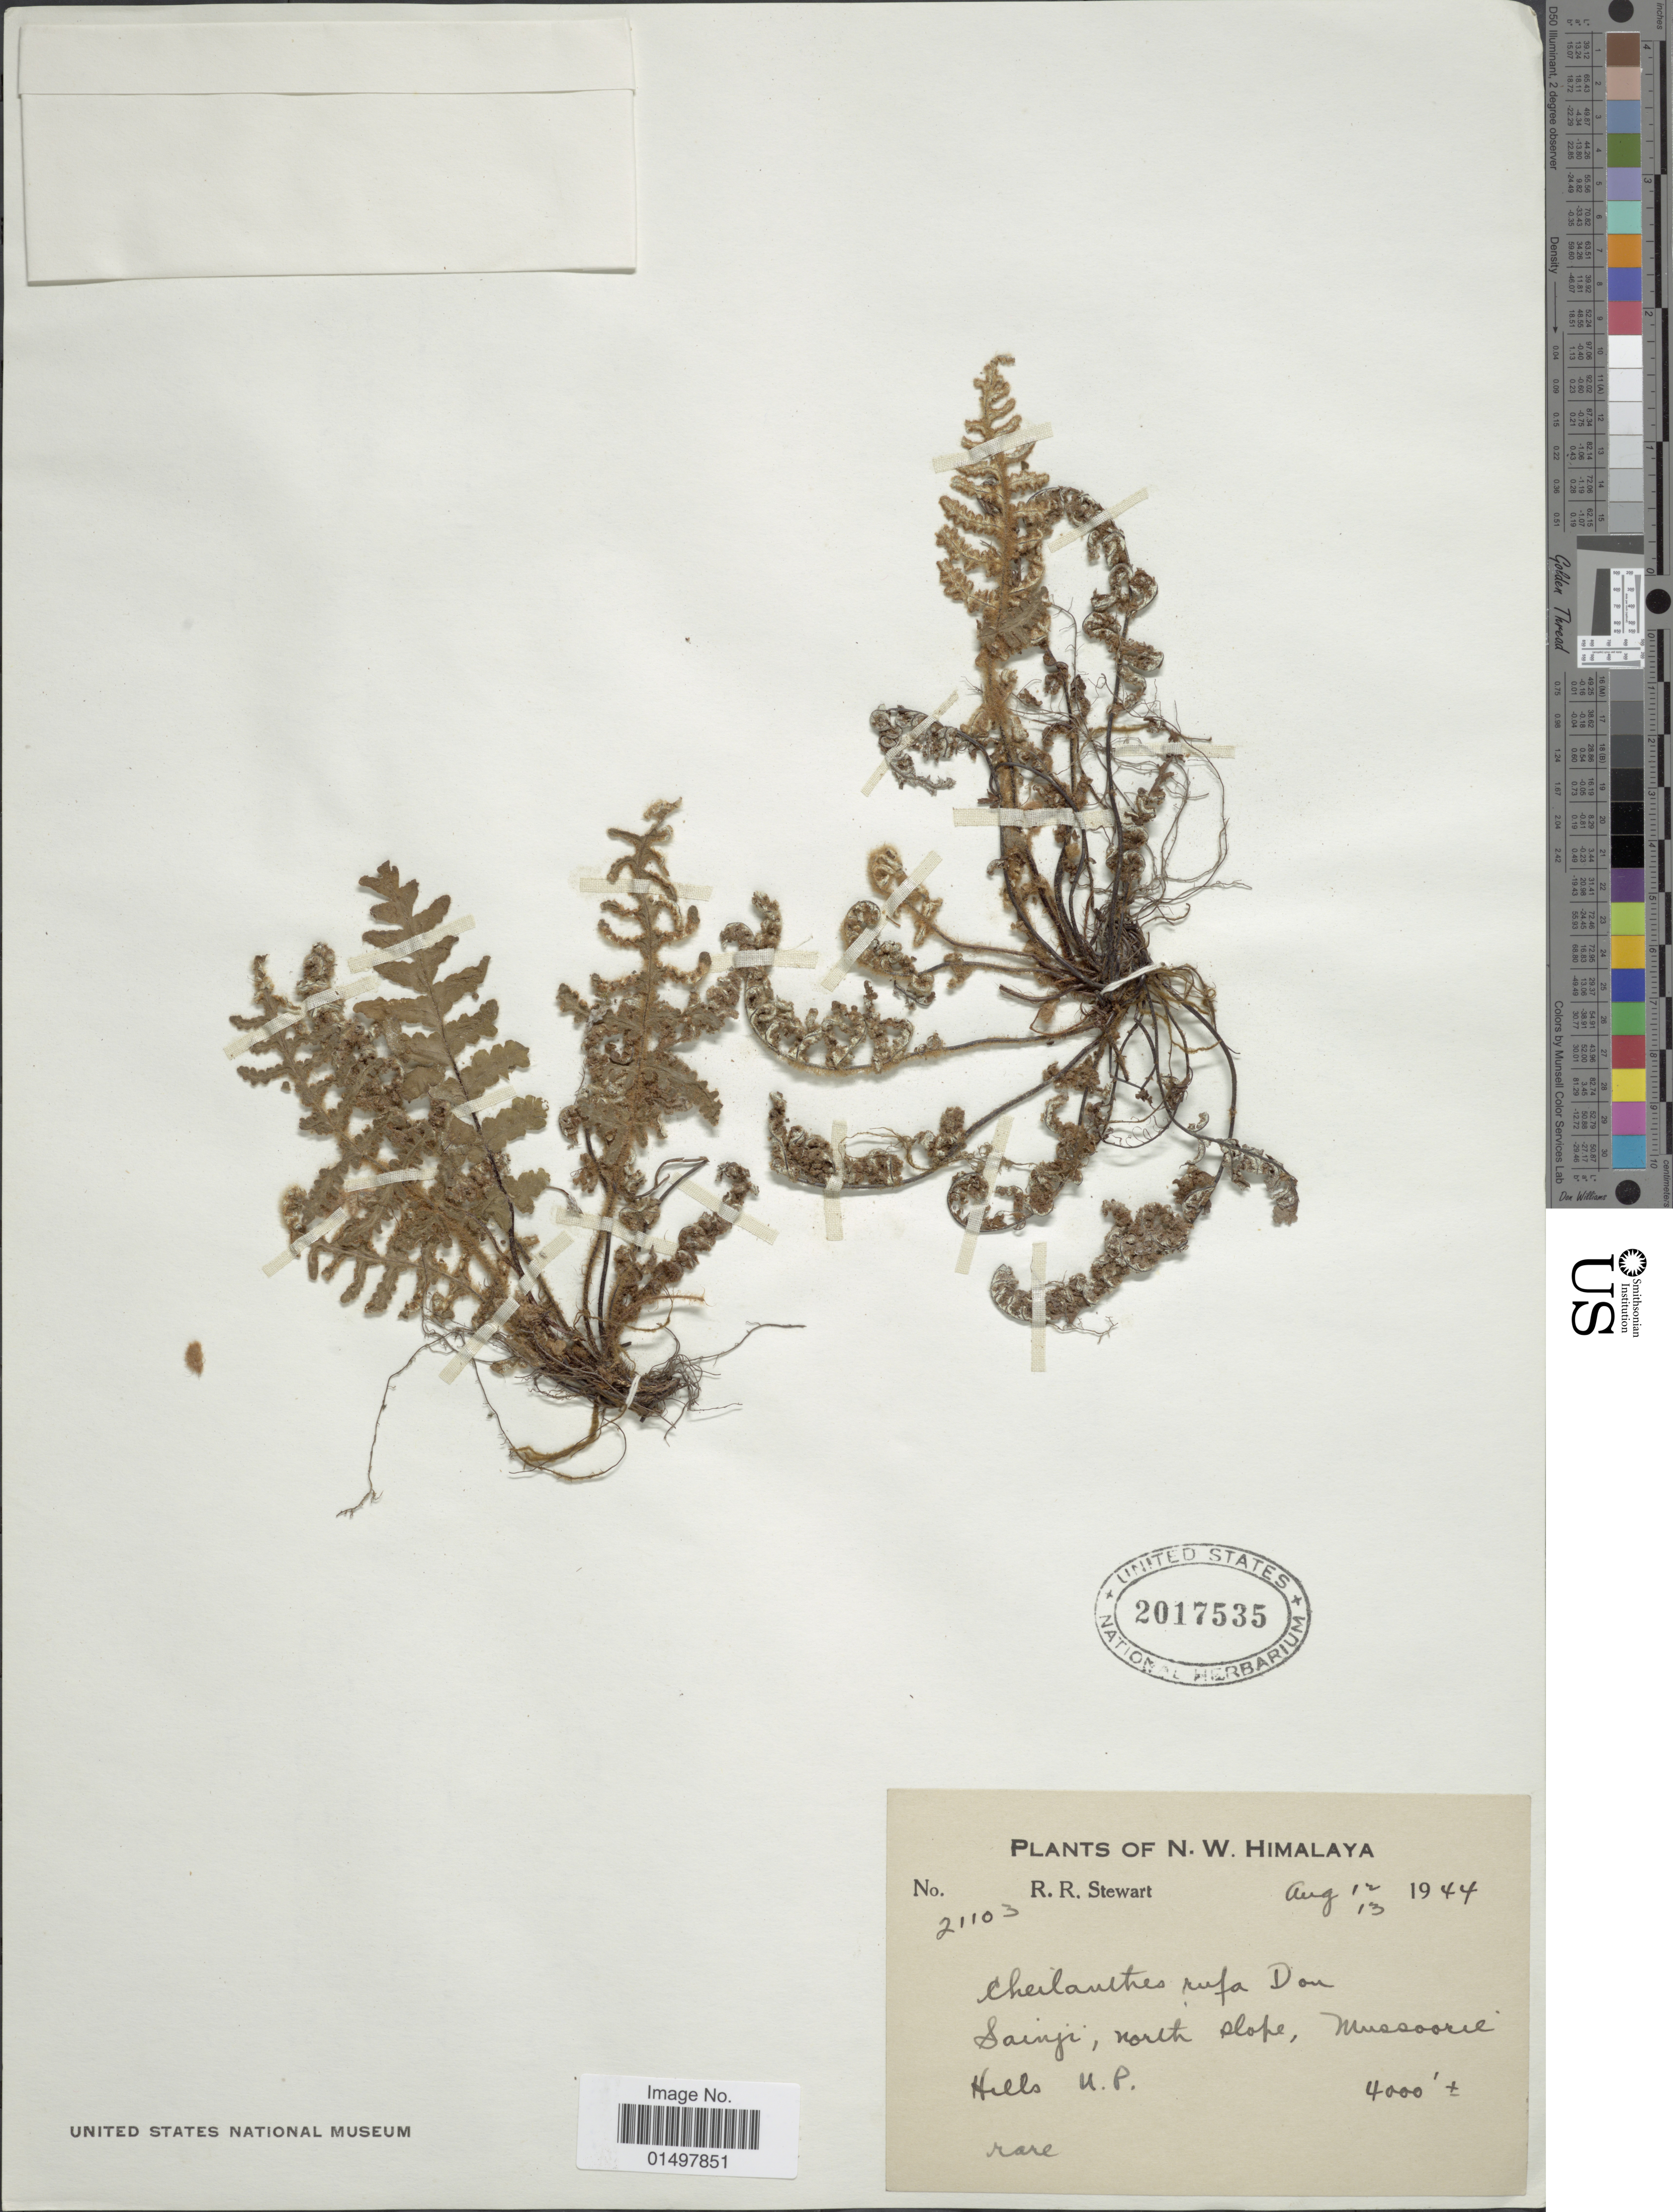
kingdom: Plantae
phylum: Tracheophyta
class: Polypodiopsida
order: Polypodiales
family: Pteridaceae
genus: Aleuritopteris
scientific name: Aleuritopteris rufa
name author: (D. Don) Ching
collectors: R. R. Stewart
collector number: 21103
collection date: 1944-08-12/1944-08-13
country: India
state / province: Uttar Pradesh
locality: Plants of N. W. Himalaya, Sainji, north slope, Mussoorie Hills U.P.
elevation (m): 1219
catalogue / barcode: US 2017535